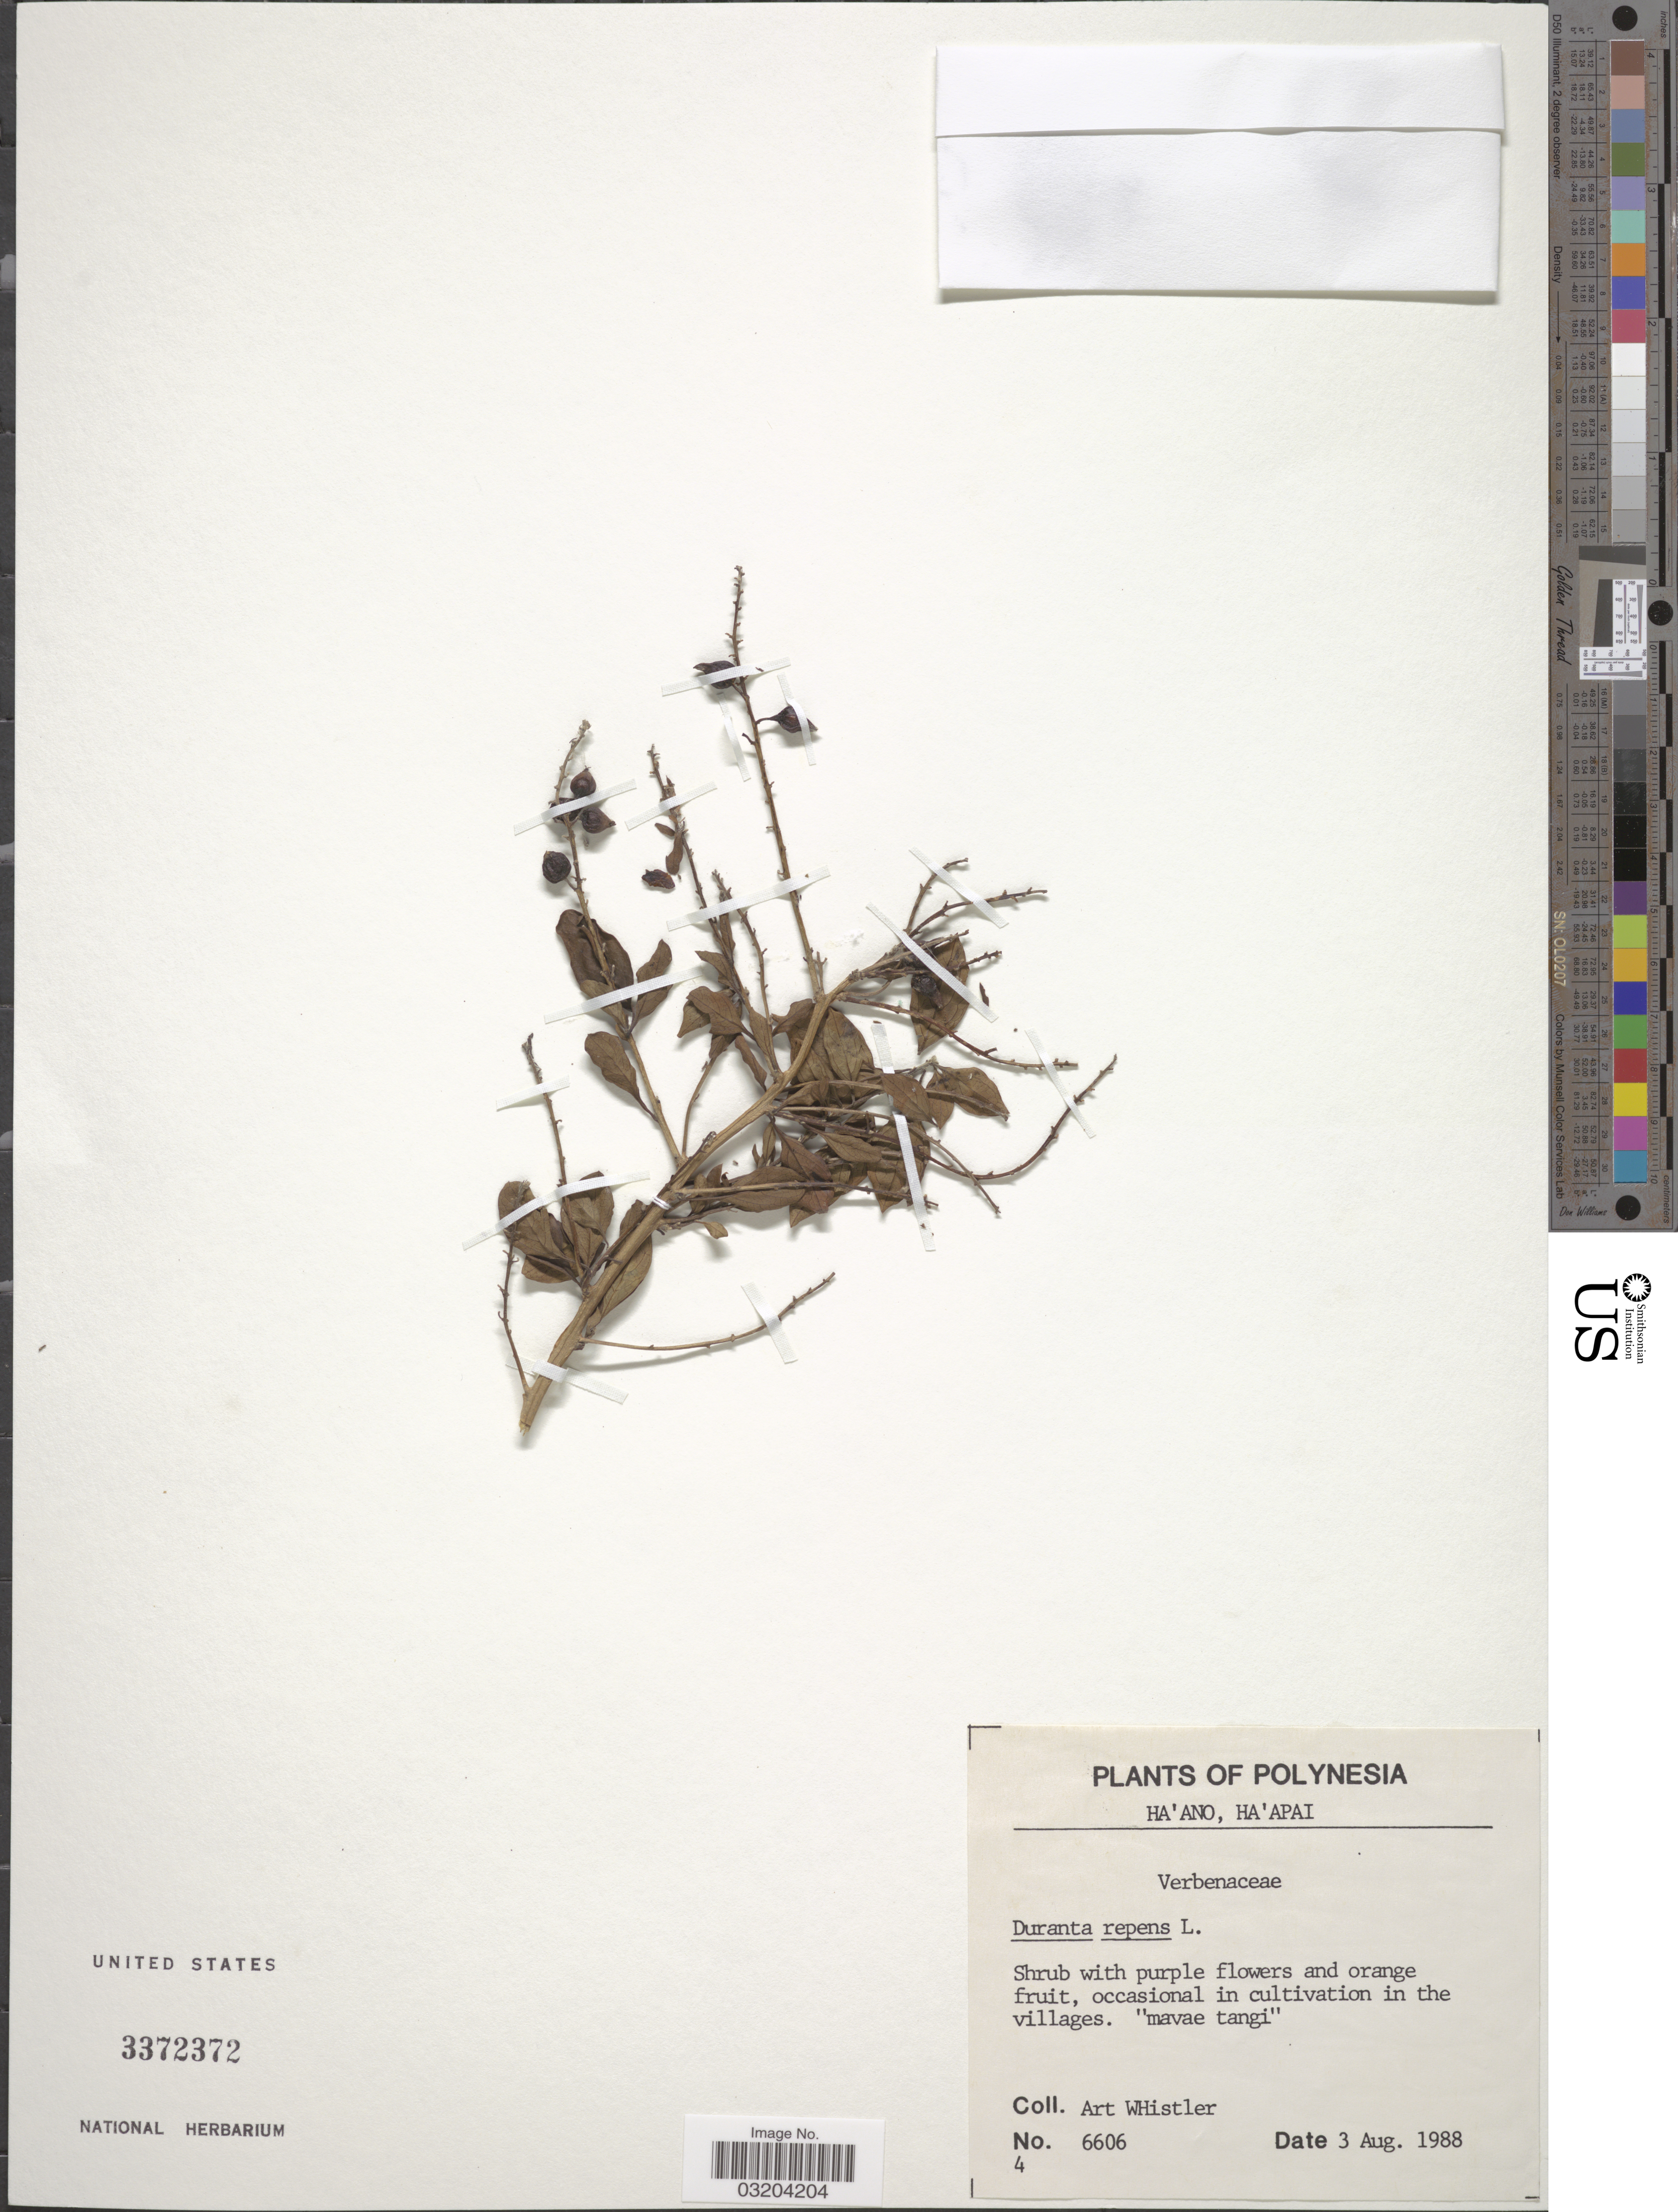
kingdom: Plantae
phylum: Tracheophyta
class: Magnoliopsida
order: Lamiales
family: Verbenaceae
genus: Duranta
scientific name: Duranta erecta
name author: L.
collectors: A. Whistler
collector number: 6606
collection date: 1988-08-03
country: Tonga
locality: Polynesia. Ha'ano, Ha'apai.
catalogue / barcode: US 3372372